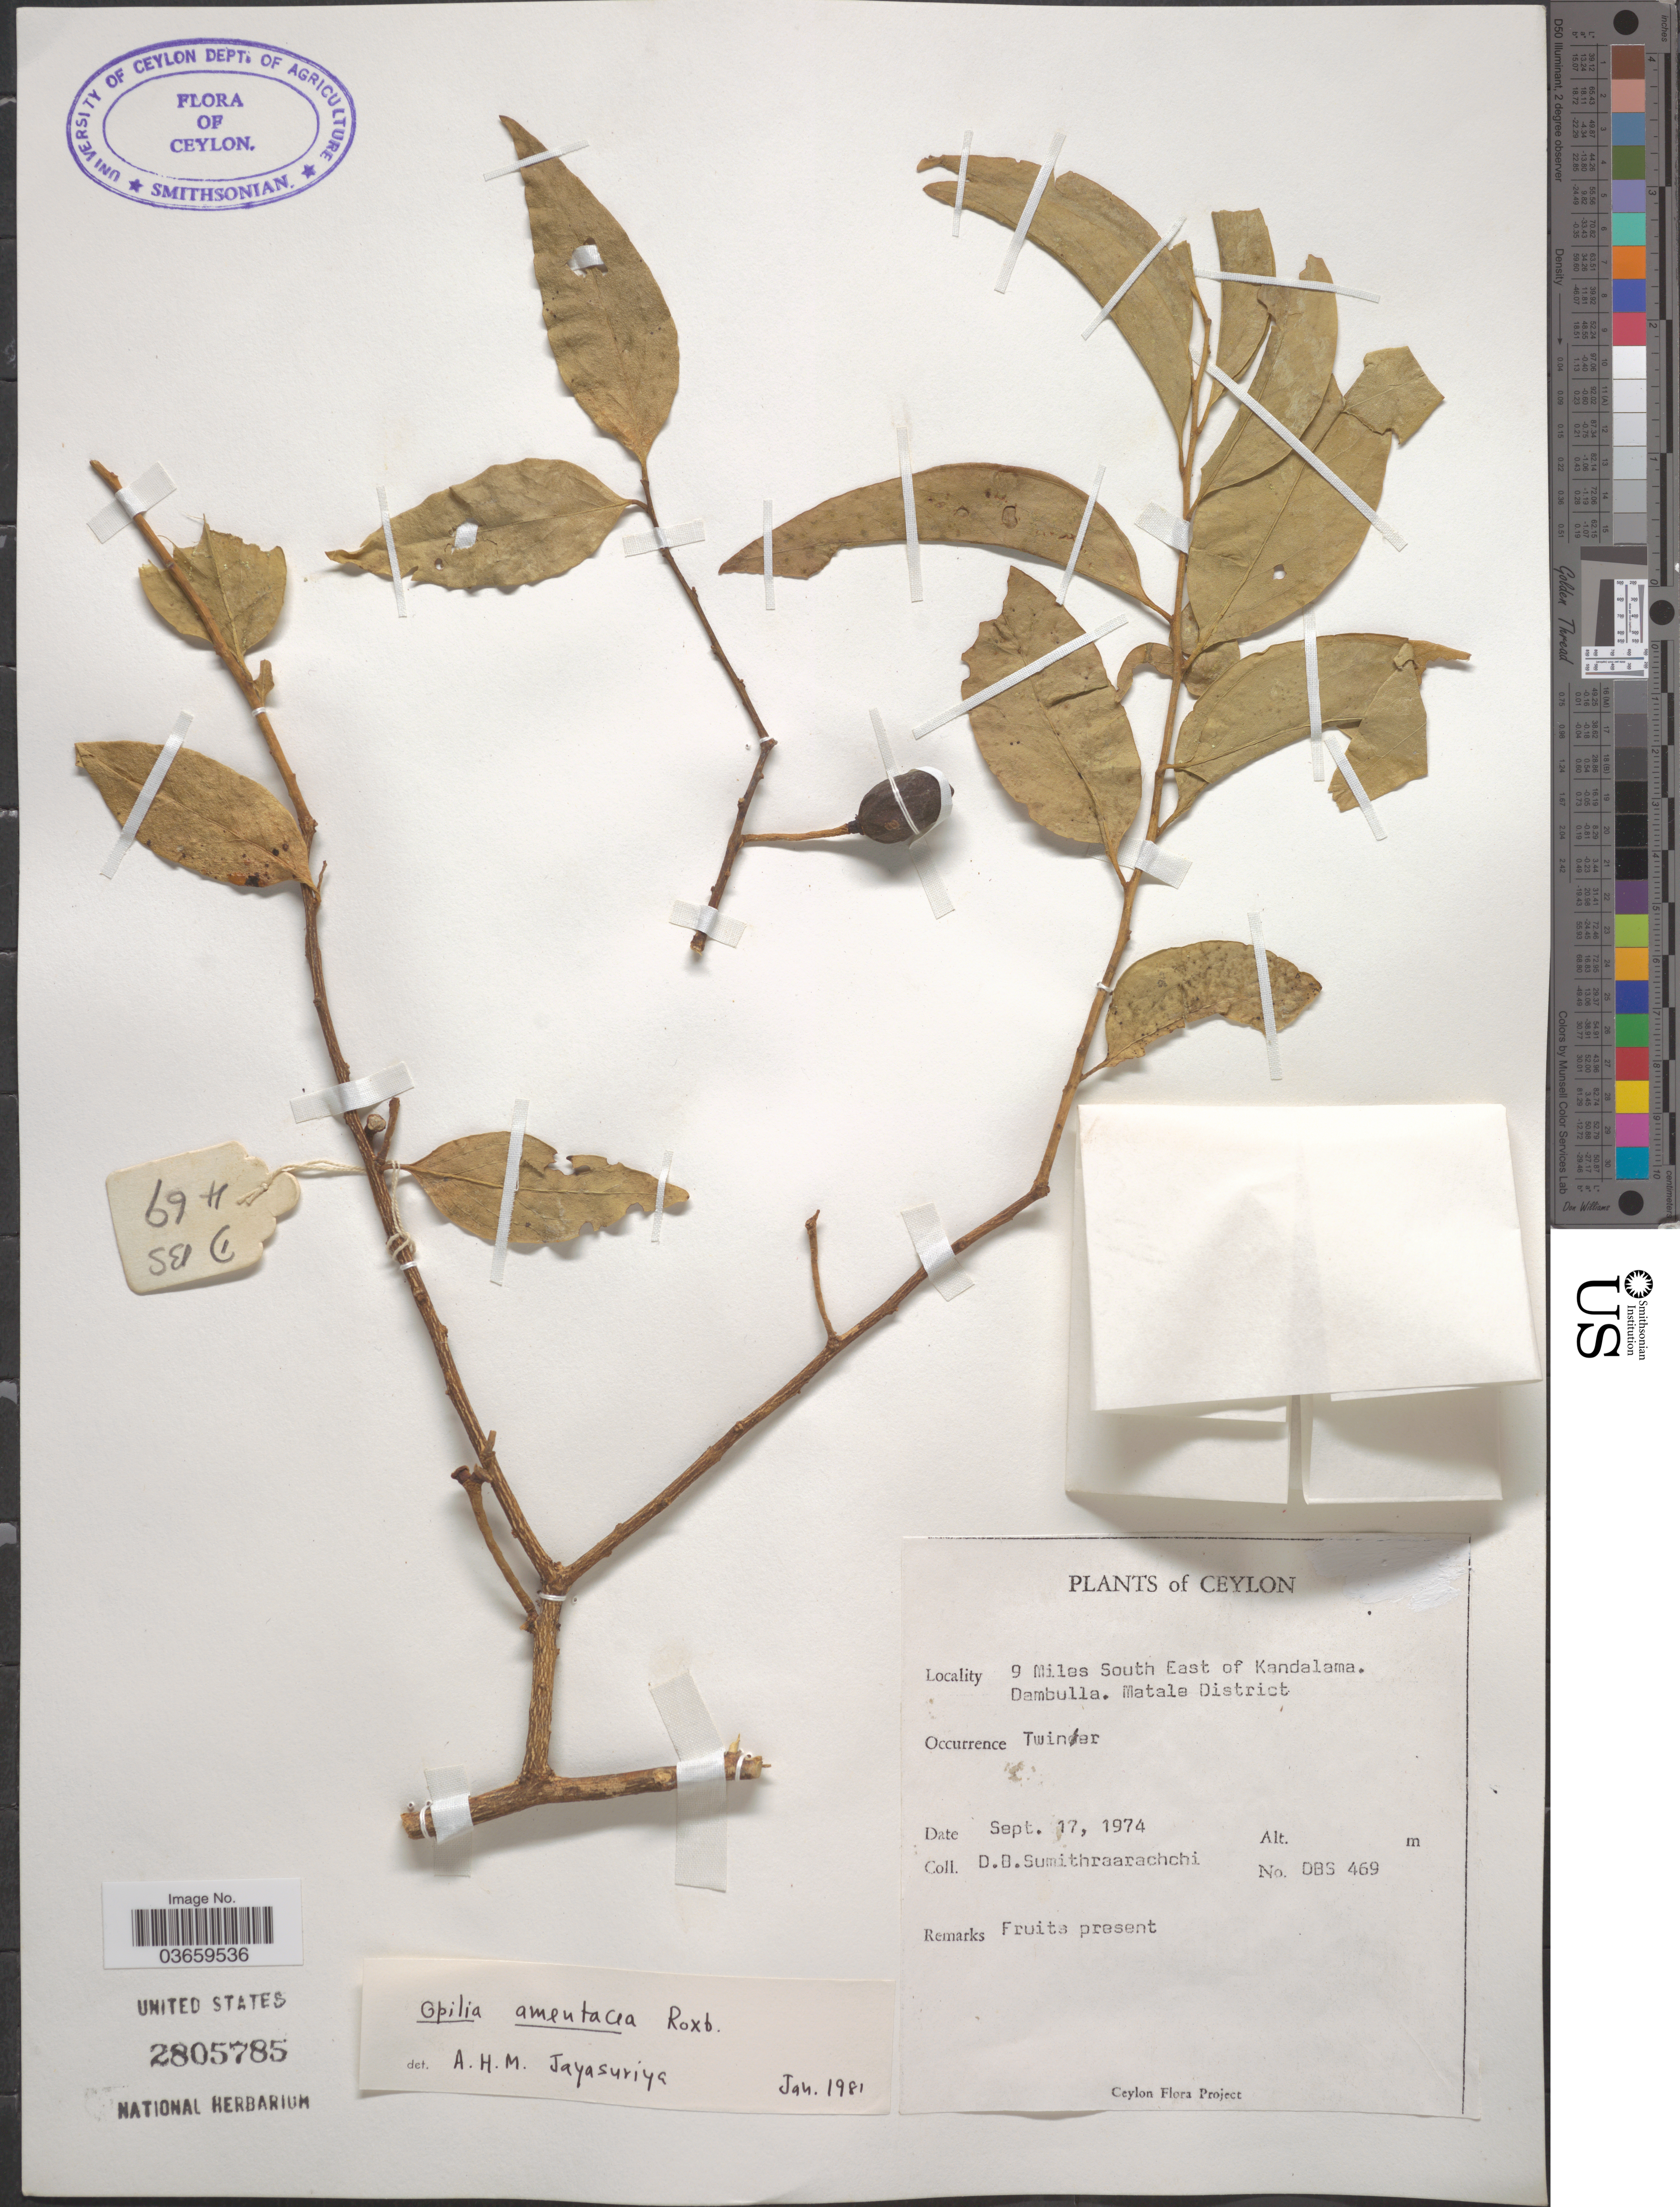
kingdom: Plantae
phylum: Tracheophyta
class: Magnoliopsida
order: Santalales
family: Opiliaceae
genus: Opilia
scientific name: Opilia amentacea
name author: Roxb.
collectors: D. B. Sumithraarachchi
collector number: DBS 469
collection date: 1974-09-17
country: Sri Lanka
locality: Ceylon. 9 Miles South East of Kandalama. Dambulla. Matale District.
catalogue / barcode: US 2805785